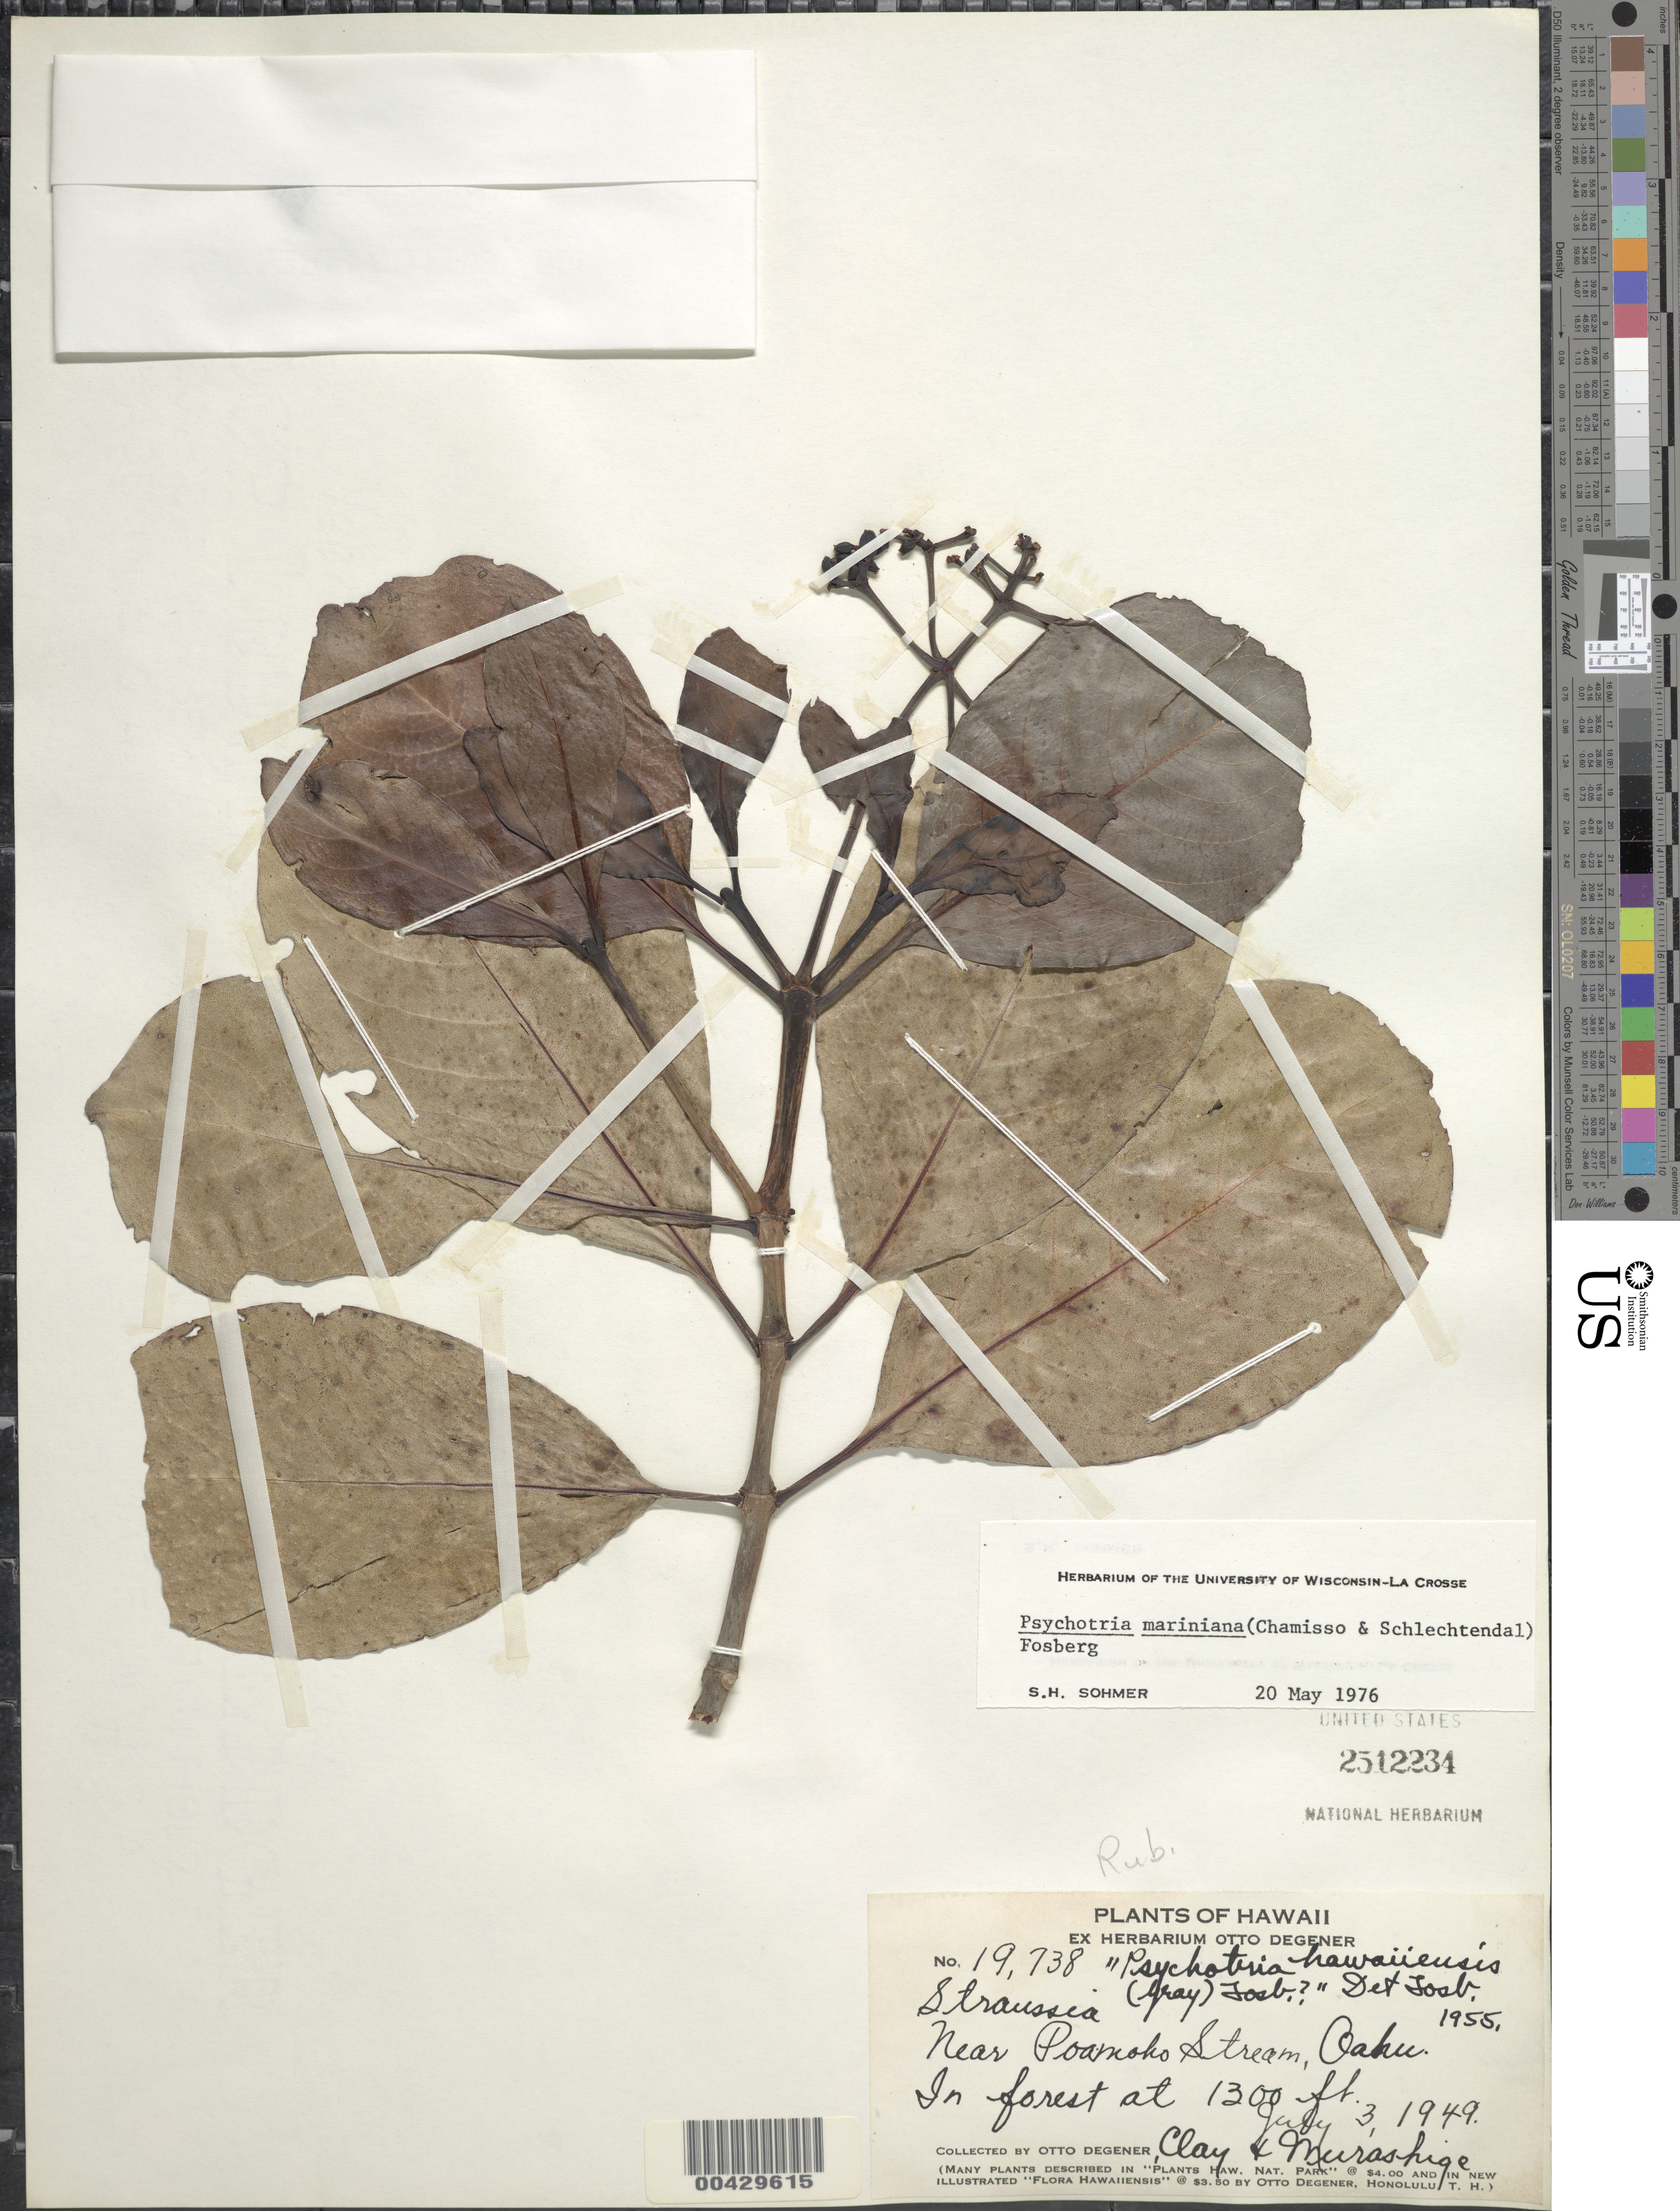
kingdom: Plantae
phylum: Tracheophyta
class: Magnoliopsida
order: Gentianales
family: Rubiaceae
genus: Psychotria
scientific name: Psychotria mariniana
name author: (Cham. & Schltdl.) Fosberg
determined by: Sohmer, S. H.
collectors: O. Degener, Clay & Murashige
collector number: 19738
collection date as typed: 3 Jul 1949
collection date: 1949-07-03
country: United States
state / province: Hawaii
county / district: Honolulu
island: Oahu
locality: near Poamoho Stream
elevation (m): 396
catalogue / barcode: US 2512234